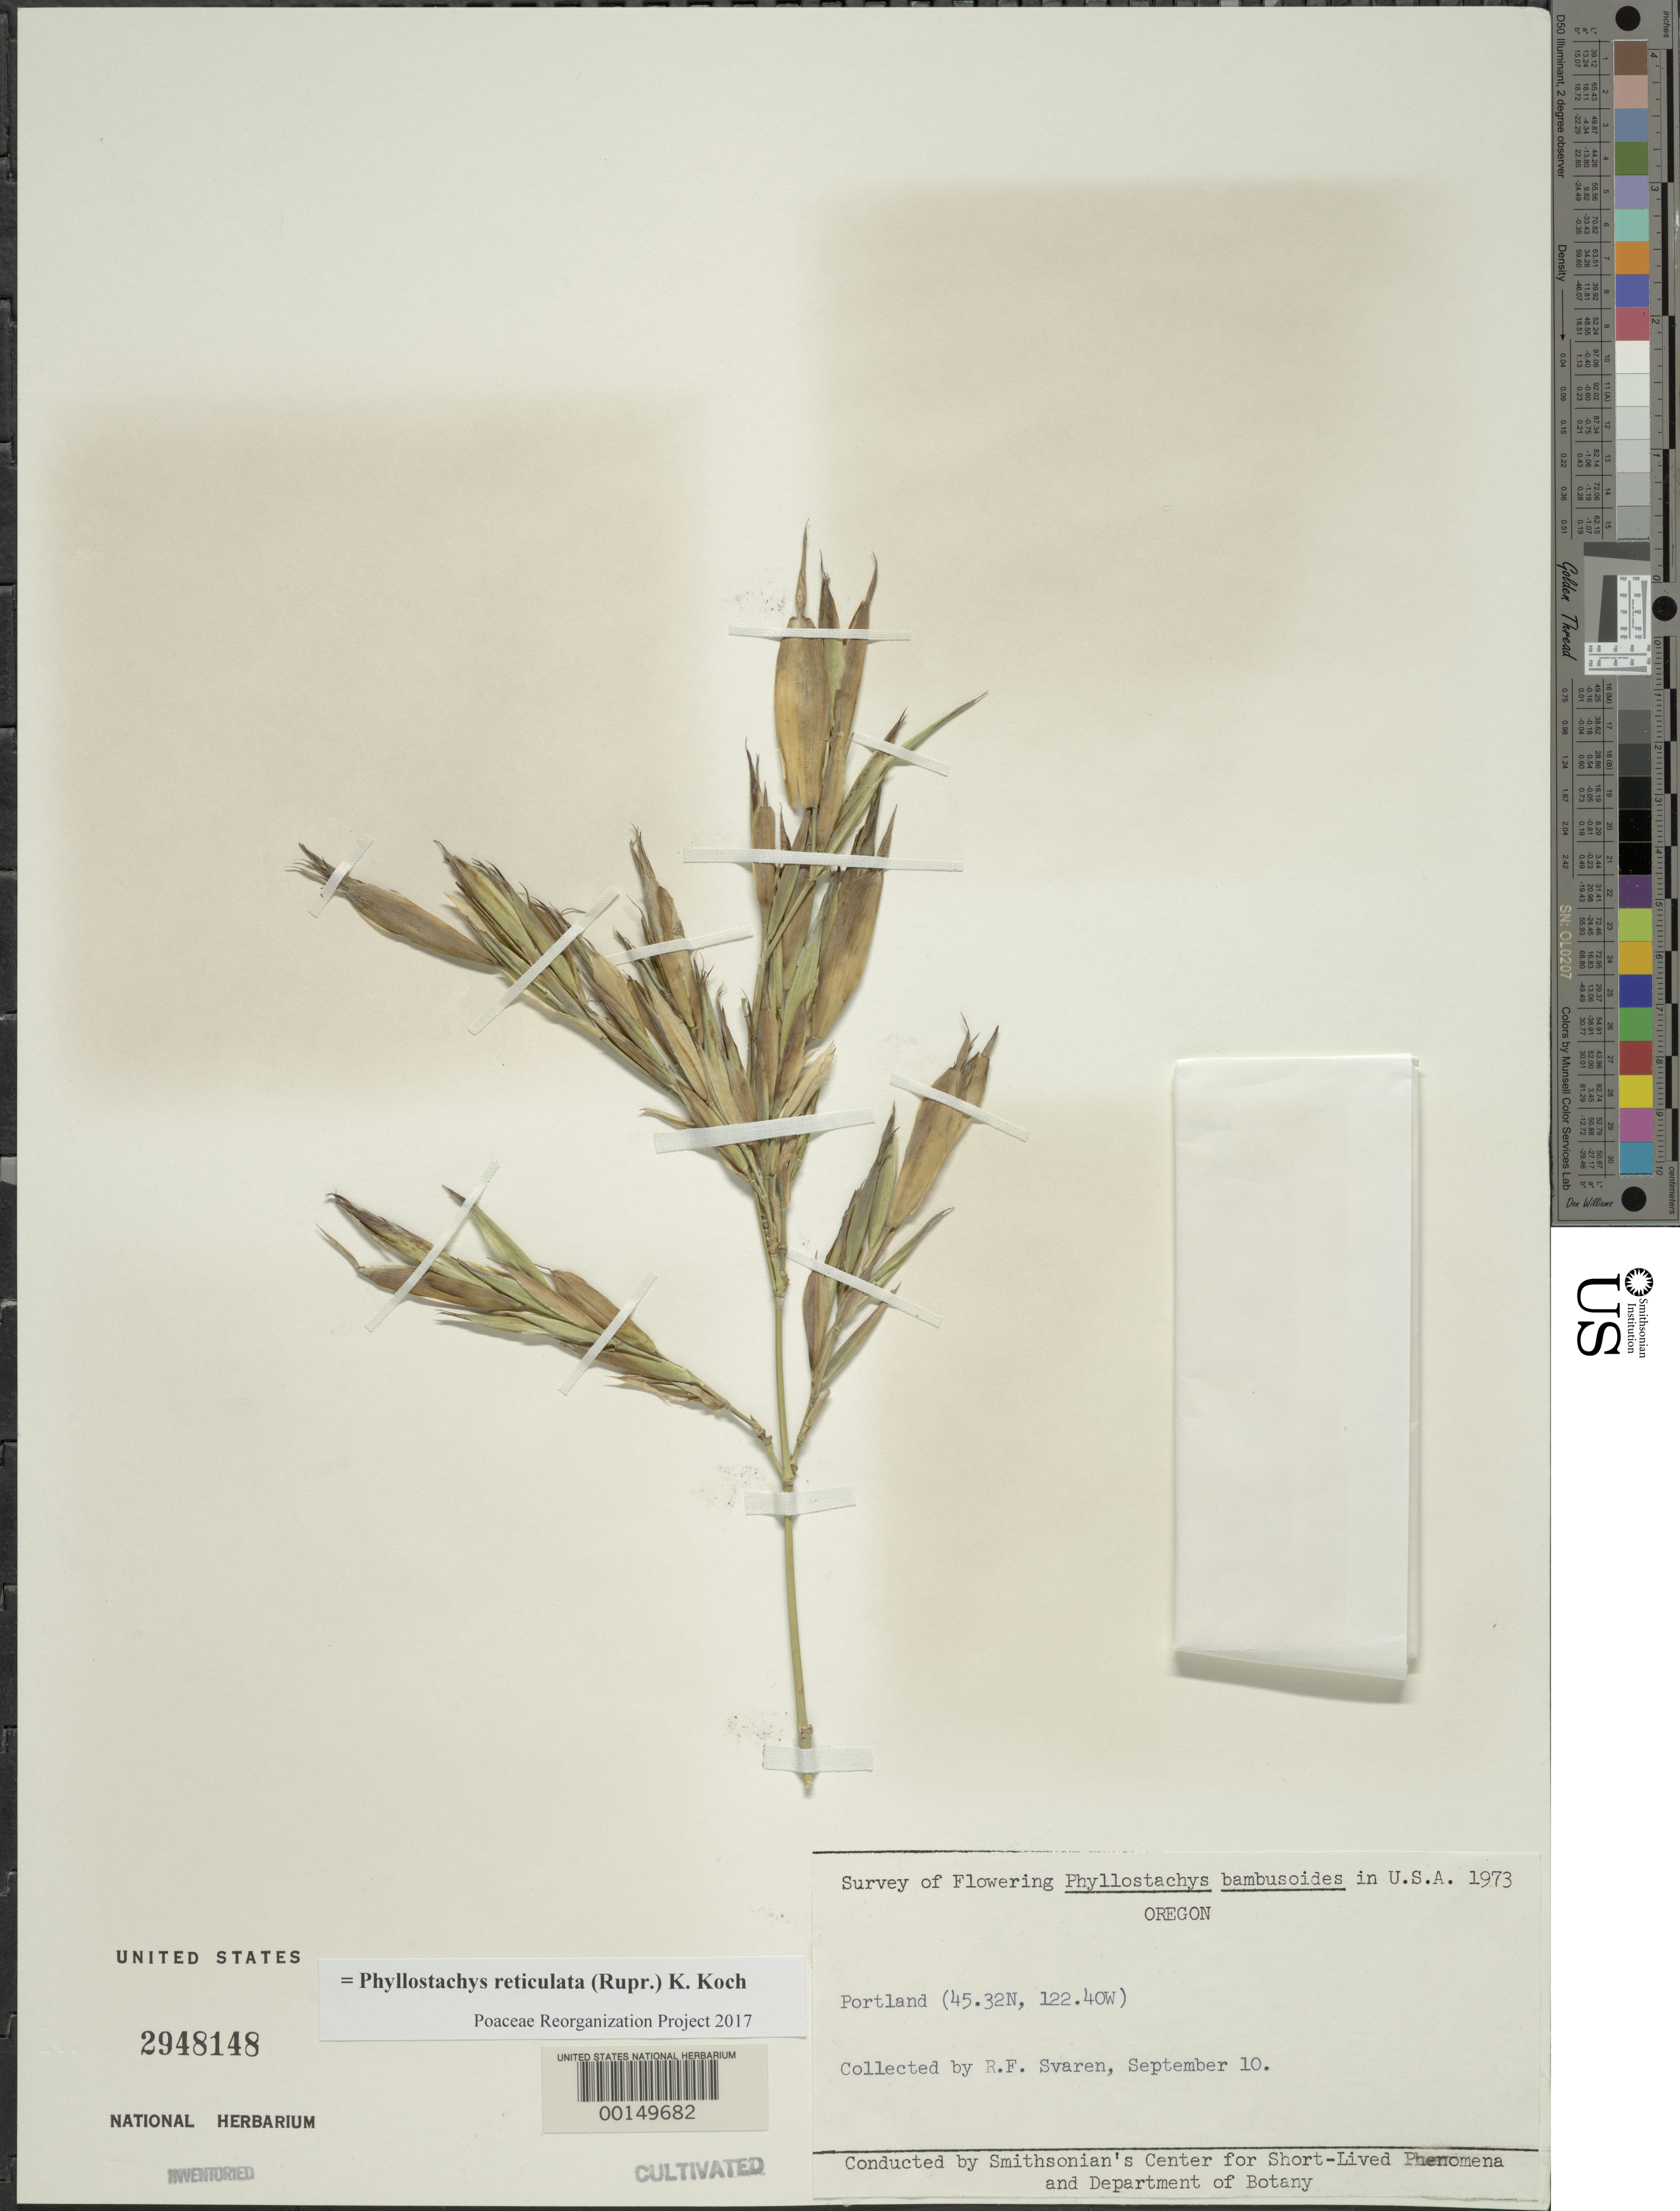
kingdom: Plantae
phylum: Tracheophyta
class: Liliopsida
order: Poales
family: Poaceae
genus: Phyllostachys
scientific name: Phyllostachys reticulata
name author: (Rupr.) K. Koch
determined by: Poaceae Reorganization Project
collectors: R. Svaren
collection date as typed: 10 Sep 1973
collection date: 1973-09-10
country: United States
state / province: Oregon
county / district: Multnomah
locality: Portland, lat. 45.32n: long. 122.4w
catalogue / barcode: US 2948148